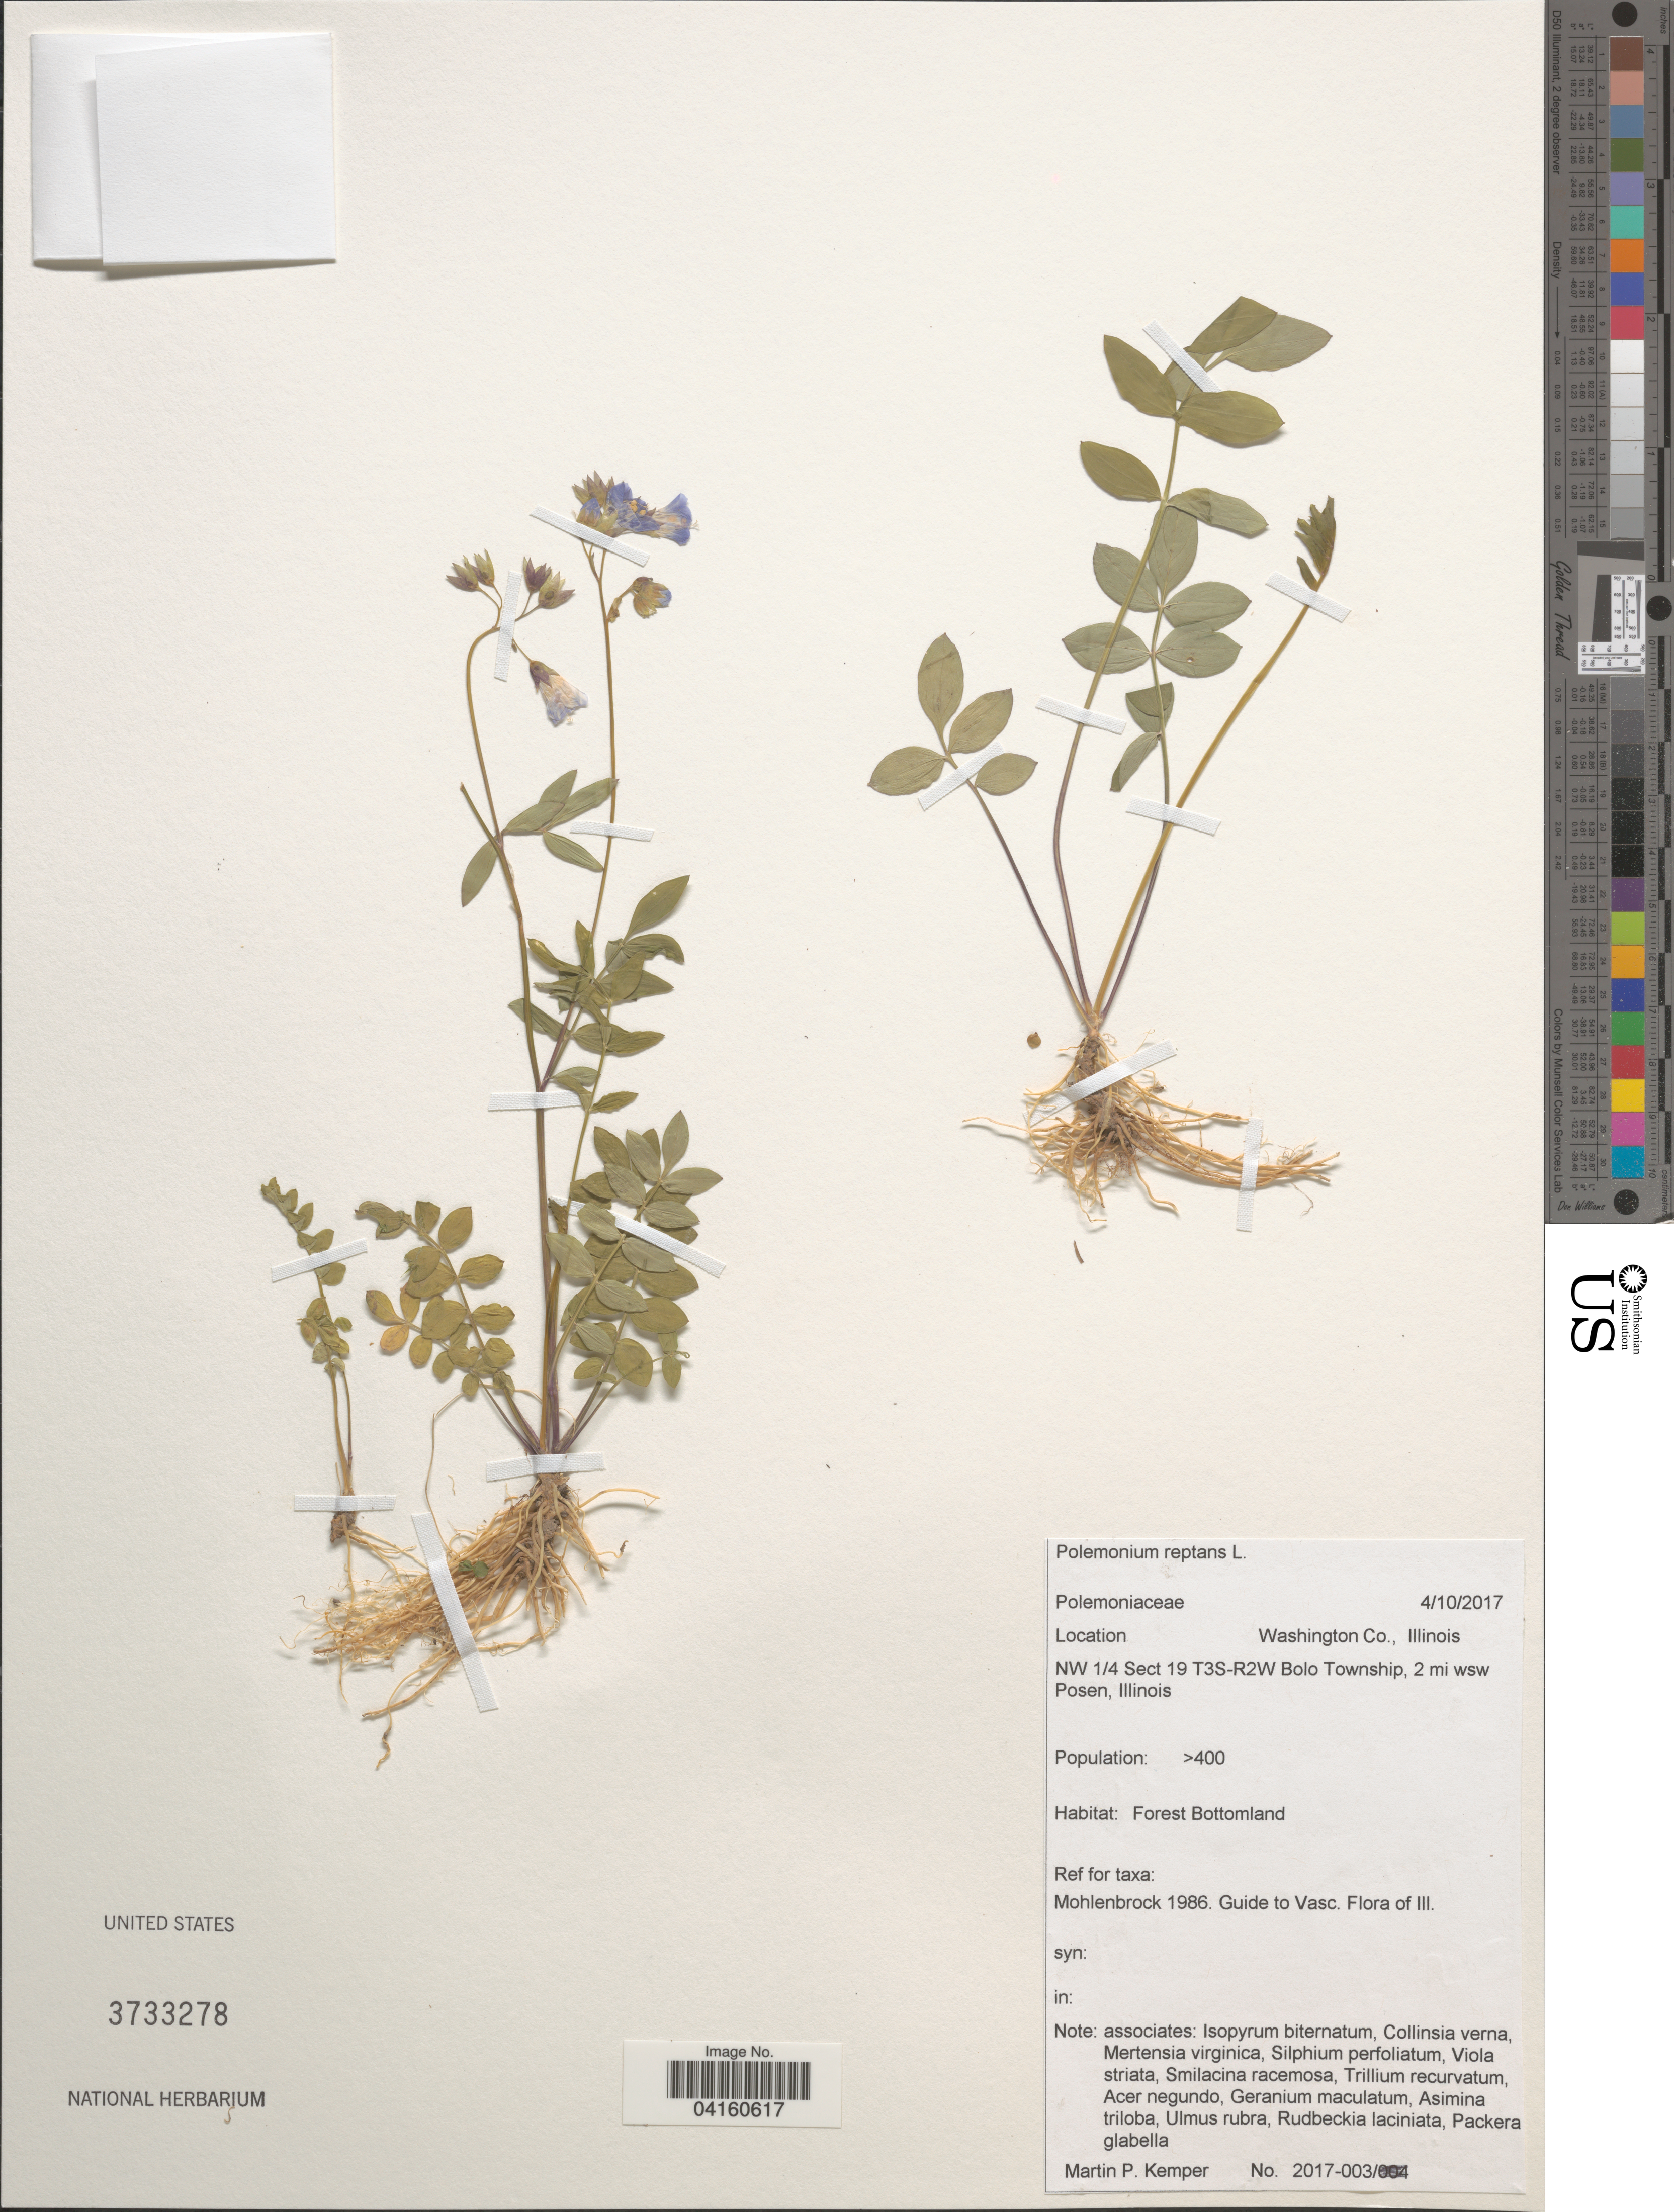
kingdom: Plantae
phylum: Tracheophyta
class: Magnoliopsida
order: Ericales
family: Polemoniaceae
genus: Polemonium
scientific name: Polemonium reptans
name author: L.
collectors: M. Kemper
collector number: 2017-003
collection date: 2017-04-10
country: United States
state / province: Illinois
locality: Washington Co. NW 1/4 Sect 19 T3S-R2W Bolo Township, 2 mi wsw Posen.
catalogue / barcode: US 3733278